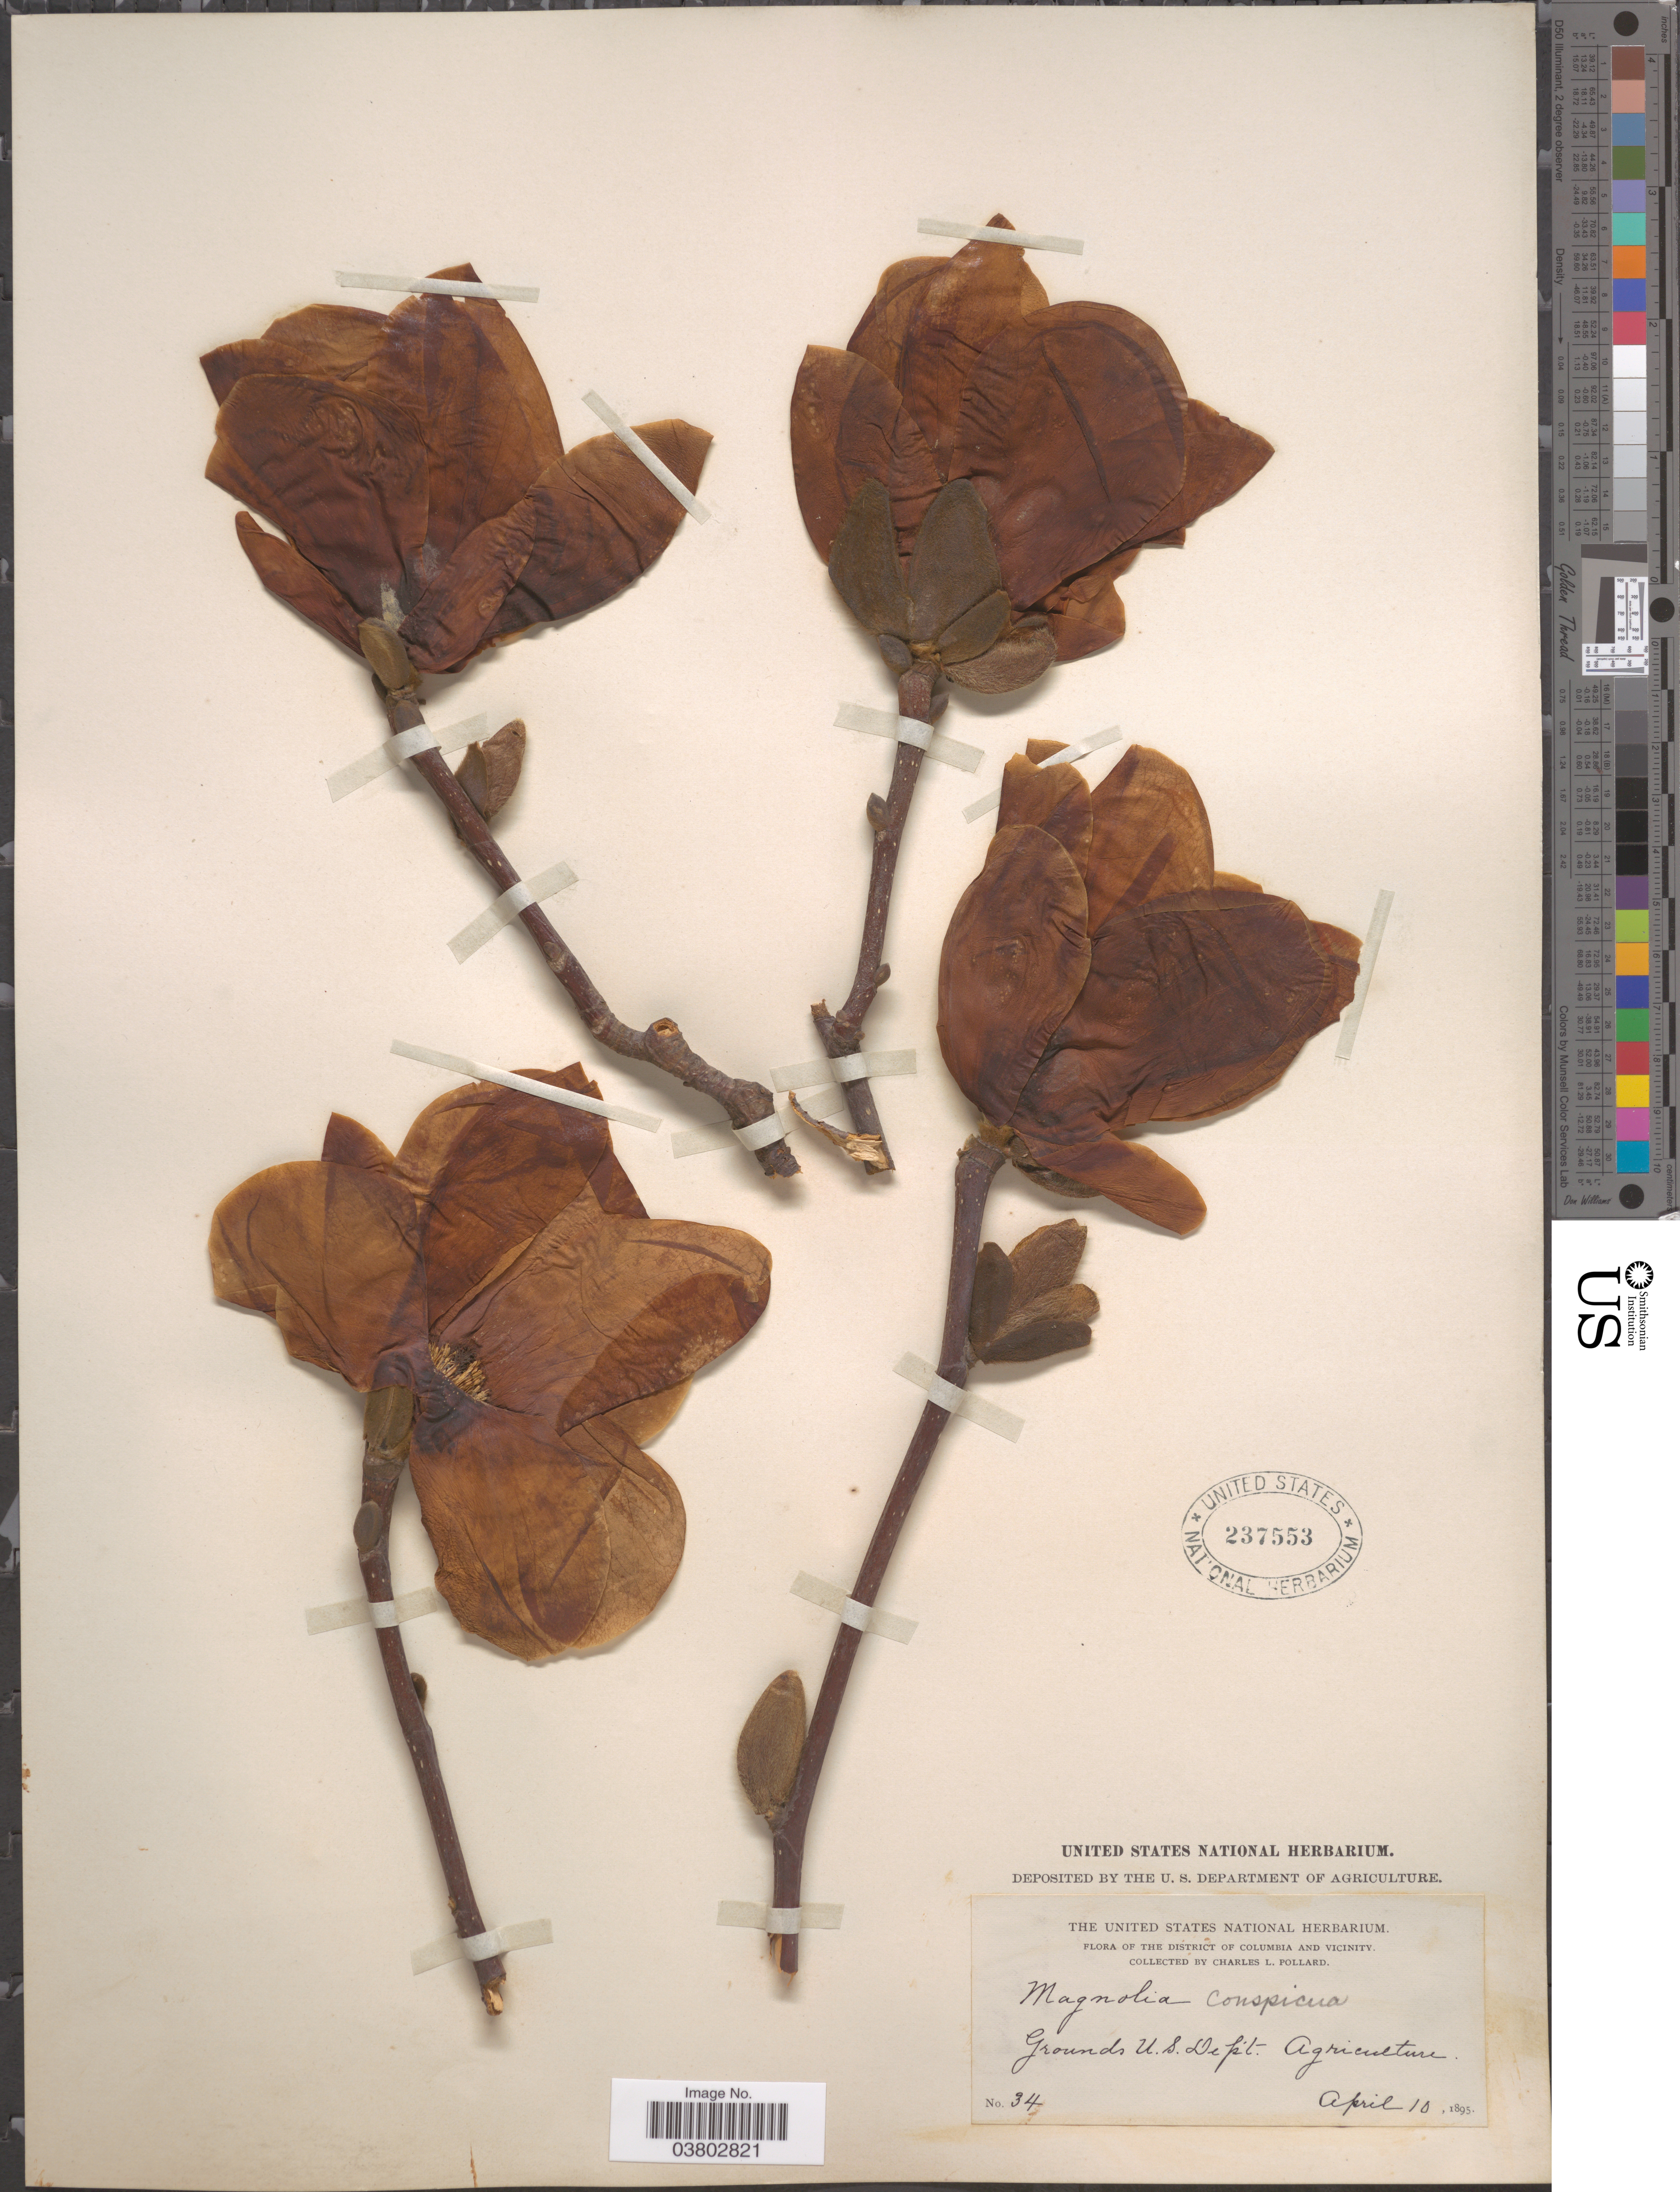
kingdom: Plantae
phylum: Tracheophyta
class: Magnoliopsida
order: Magnoliales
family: Magnoliaceae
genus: Magnolia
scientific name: Magnolia conspicua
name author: Salisb.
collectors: C. L. Pollard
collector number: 34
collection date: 1895-04-10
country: United States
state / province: District of Columbia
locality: District of Columbia and vicinity. Grounds U.S. Dept. Agriculture.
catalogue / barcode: US 237553